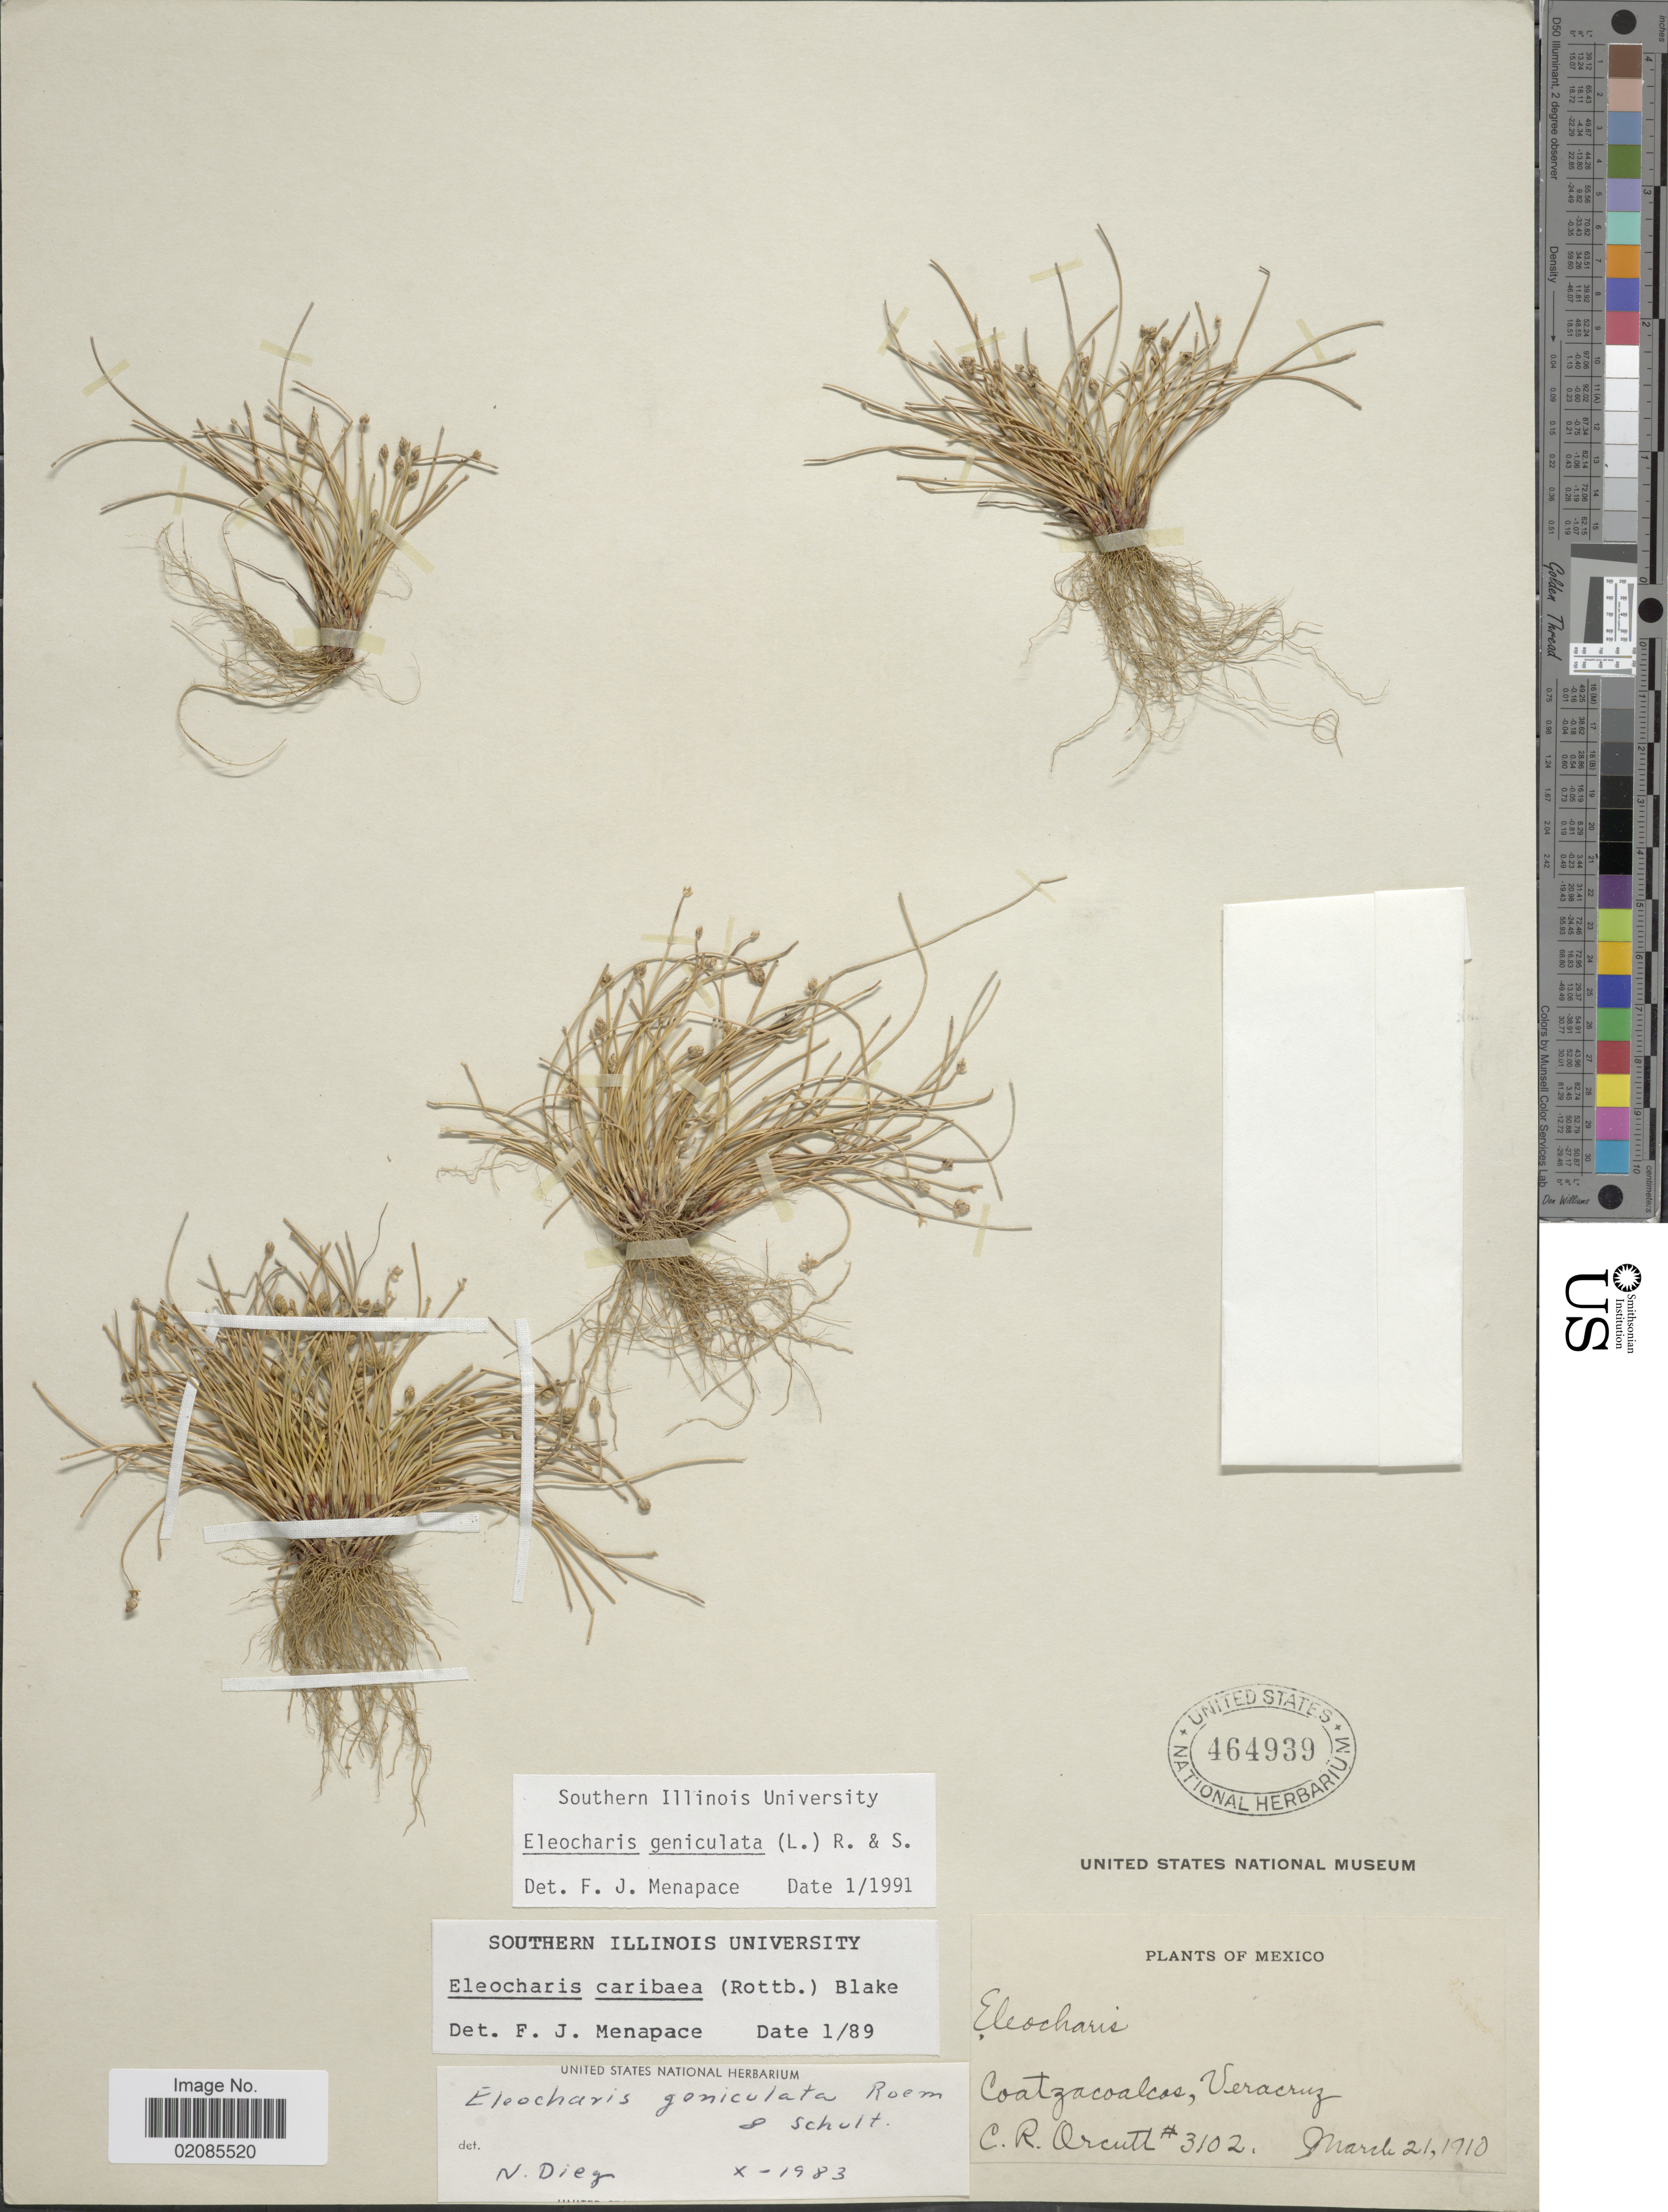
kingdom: Plantae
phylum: Tracheophyta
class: Liliopsida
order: Poales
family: Cyperaceae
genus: Eleocharis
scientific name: Eleocharis geniculata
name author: (L.) Roem. & Schult.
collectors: C. R. Orcutt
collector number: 3102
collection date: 1910-03-21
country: Mexico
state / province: Veracruz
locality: Coatzacoalcos, Veracruz.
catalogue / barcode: US 464939